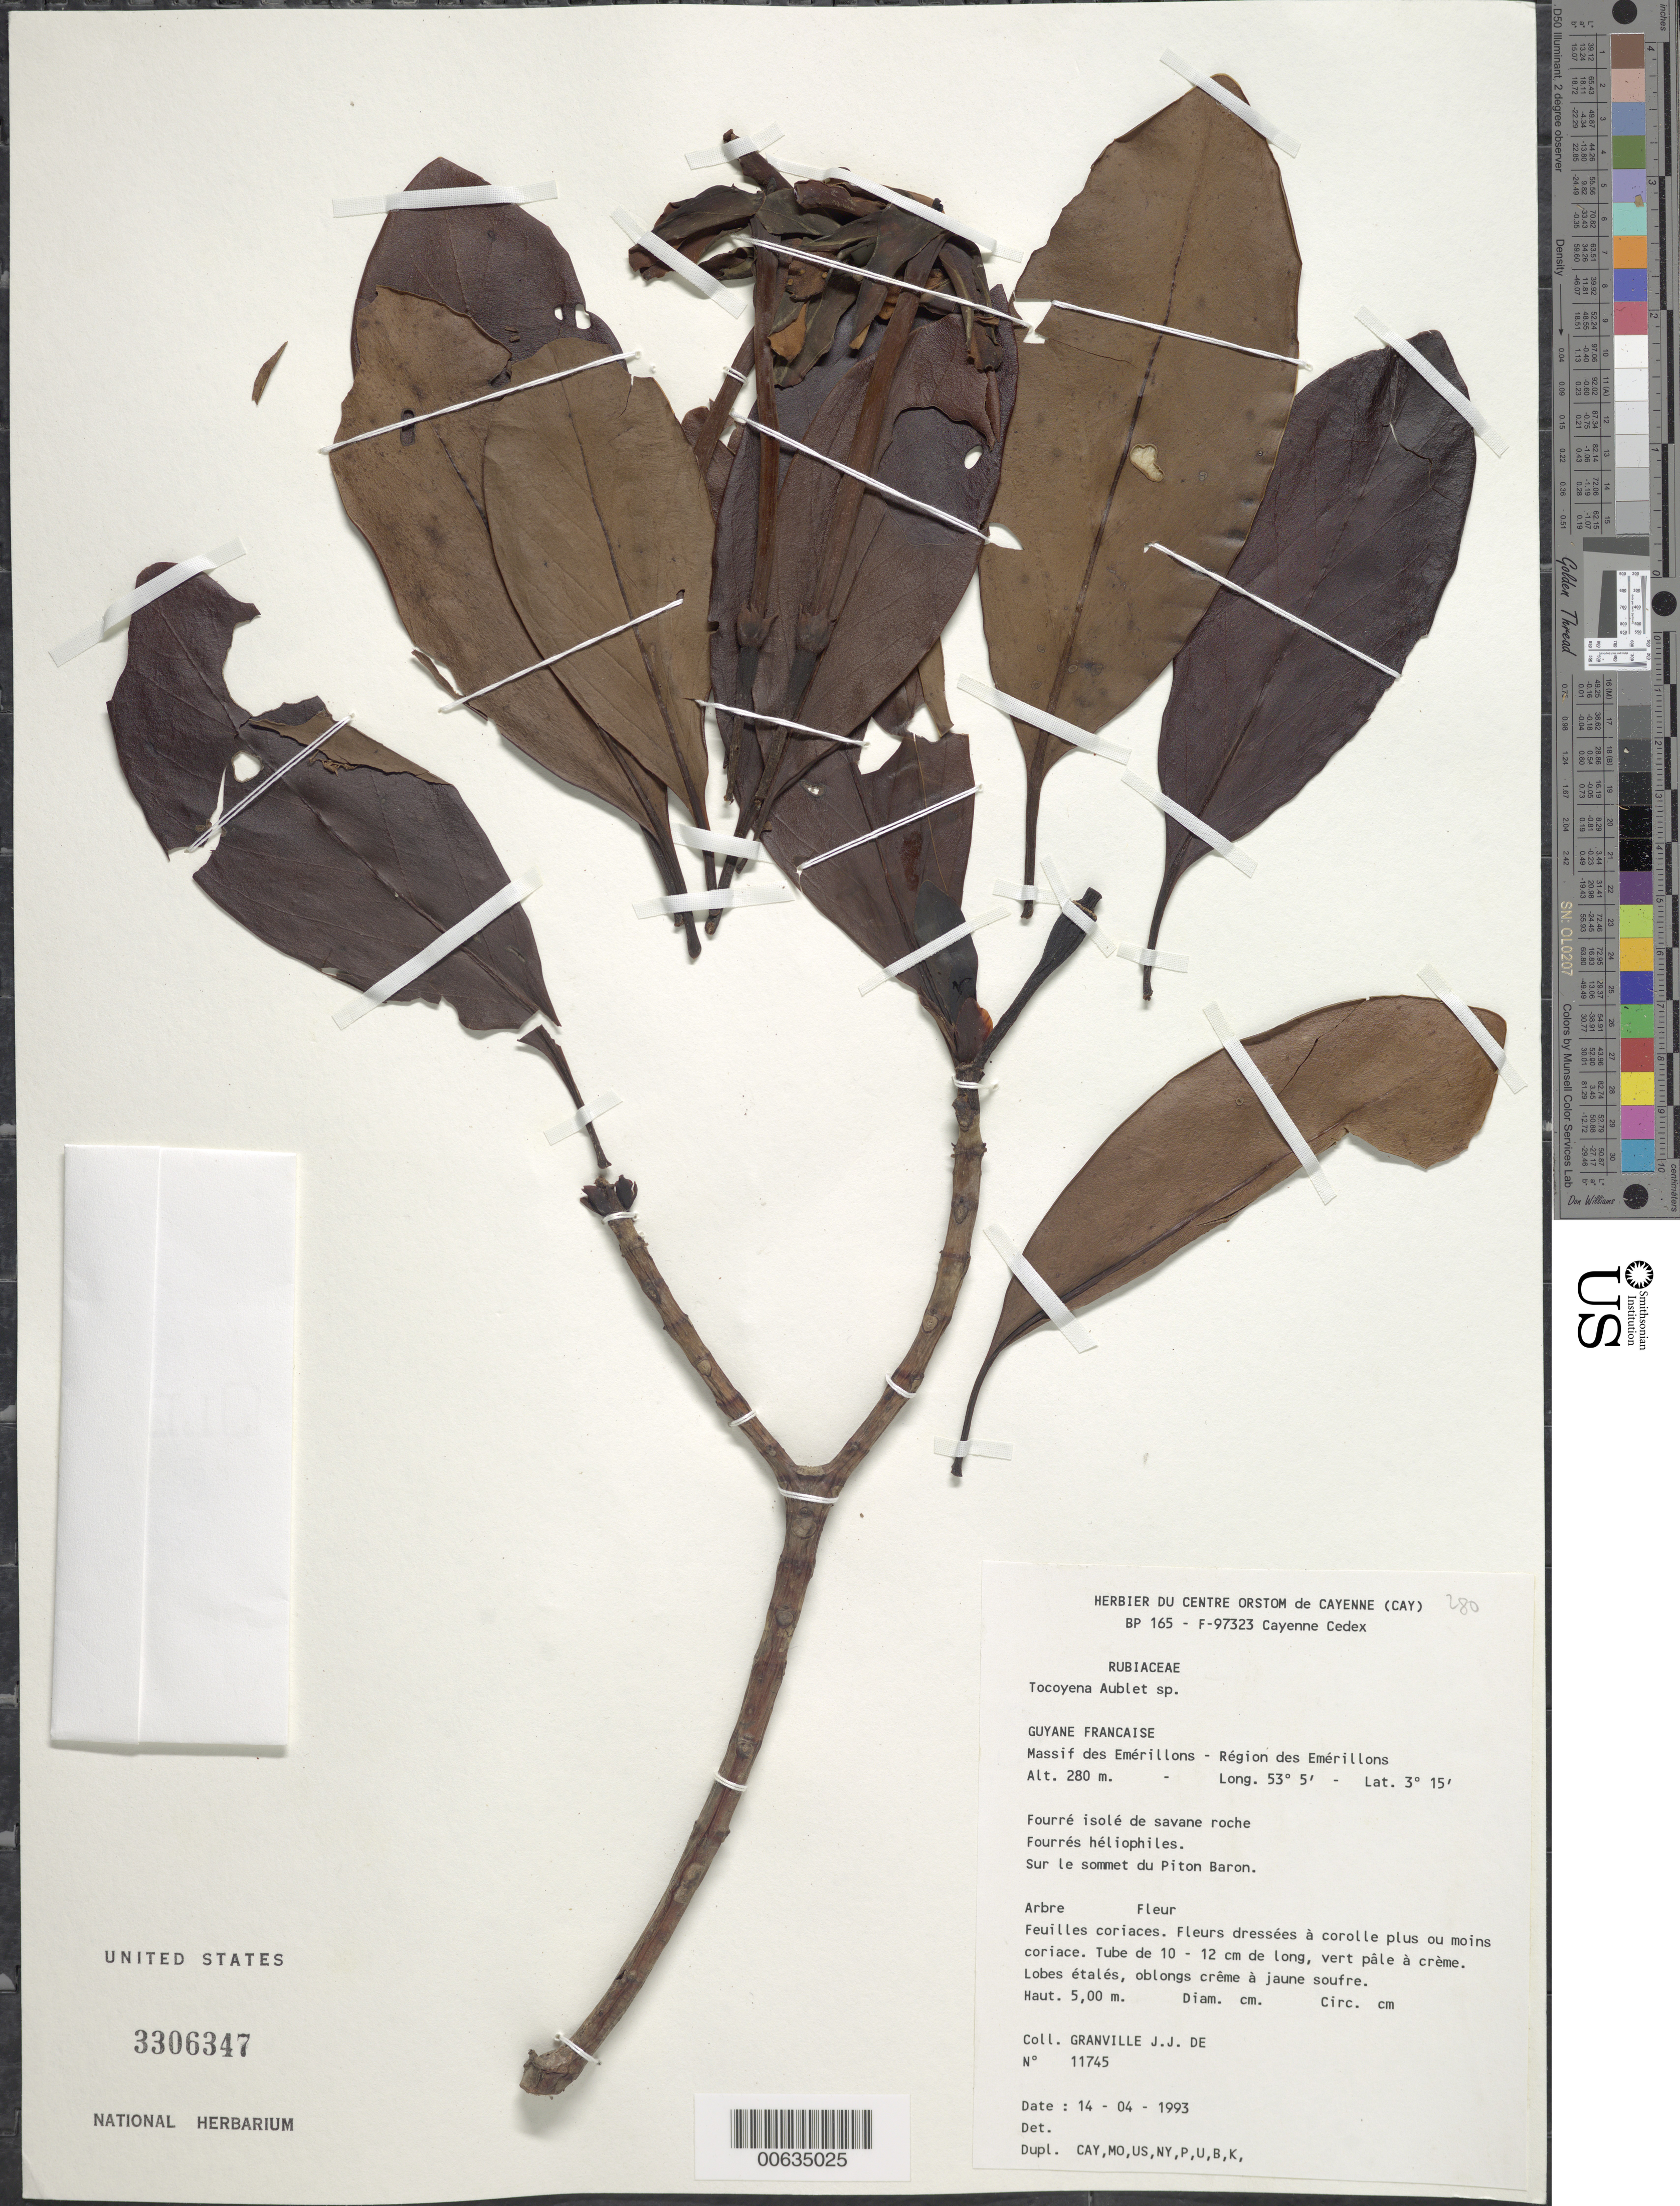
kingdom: Plantae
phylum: Tracheophyta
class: Magnoliopsida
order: Gentianales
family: Rubiaceae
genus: Tocoyena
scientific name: Tocoyena sp.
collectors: J.-J. de Granville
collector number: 11745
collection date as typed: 14-Apr-93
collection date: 1993-04-14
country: French Guiana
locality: Émerillon Massif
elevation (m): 280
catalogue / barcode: US 3306347